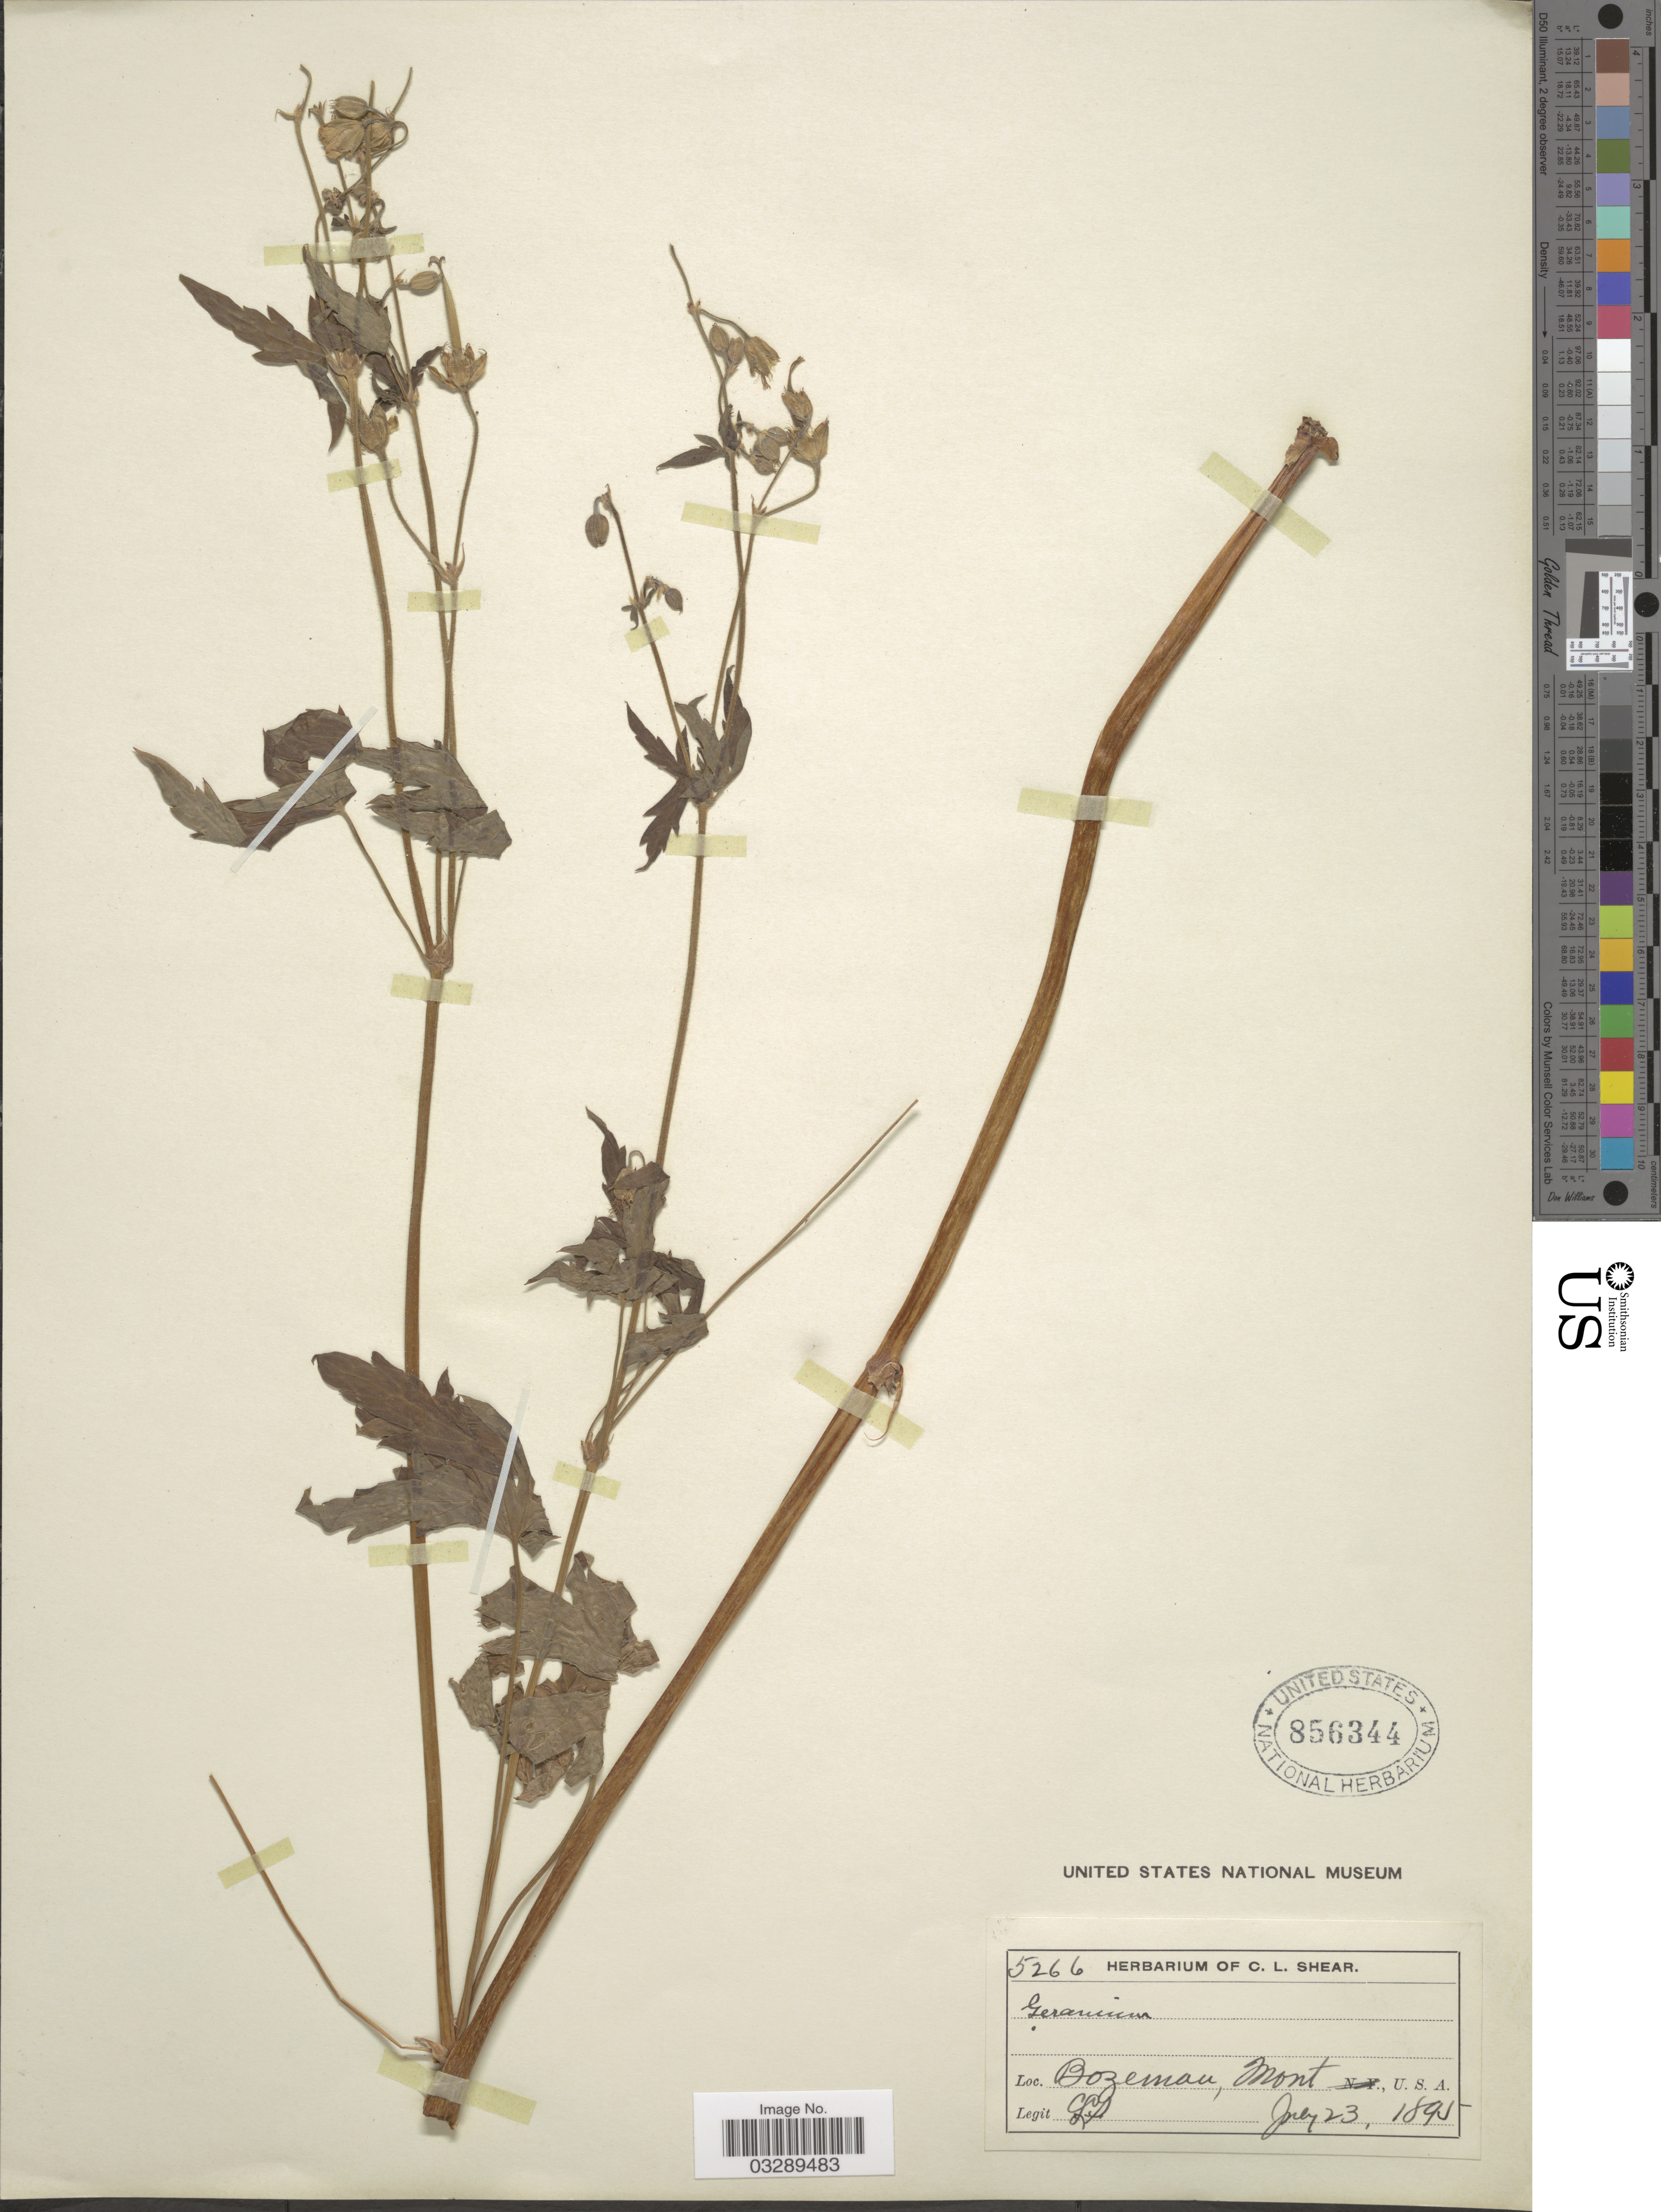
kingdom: Plantae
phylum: Tracheophyta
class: Magnoliopsida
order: Geraniales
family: Geraniaceae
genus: Geranium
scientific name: Geranium sp.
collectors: C. L. Shear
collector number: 5266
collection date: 1895-07-23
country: United States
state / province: Montana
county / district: Gallatin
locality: Bozeman.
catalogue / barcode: US 856344